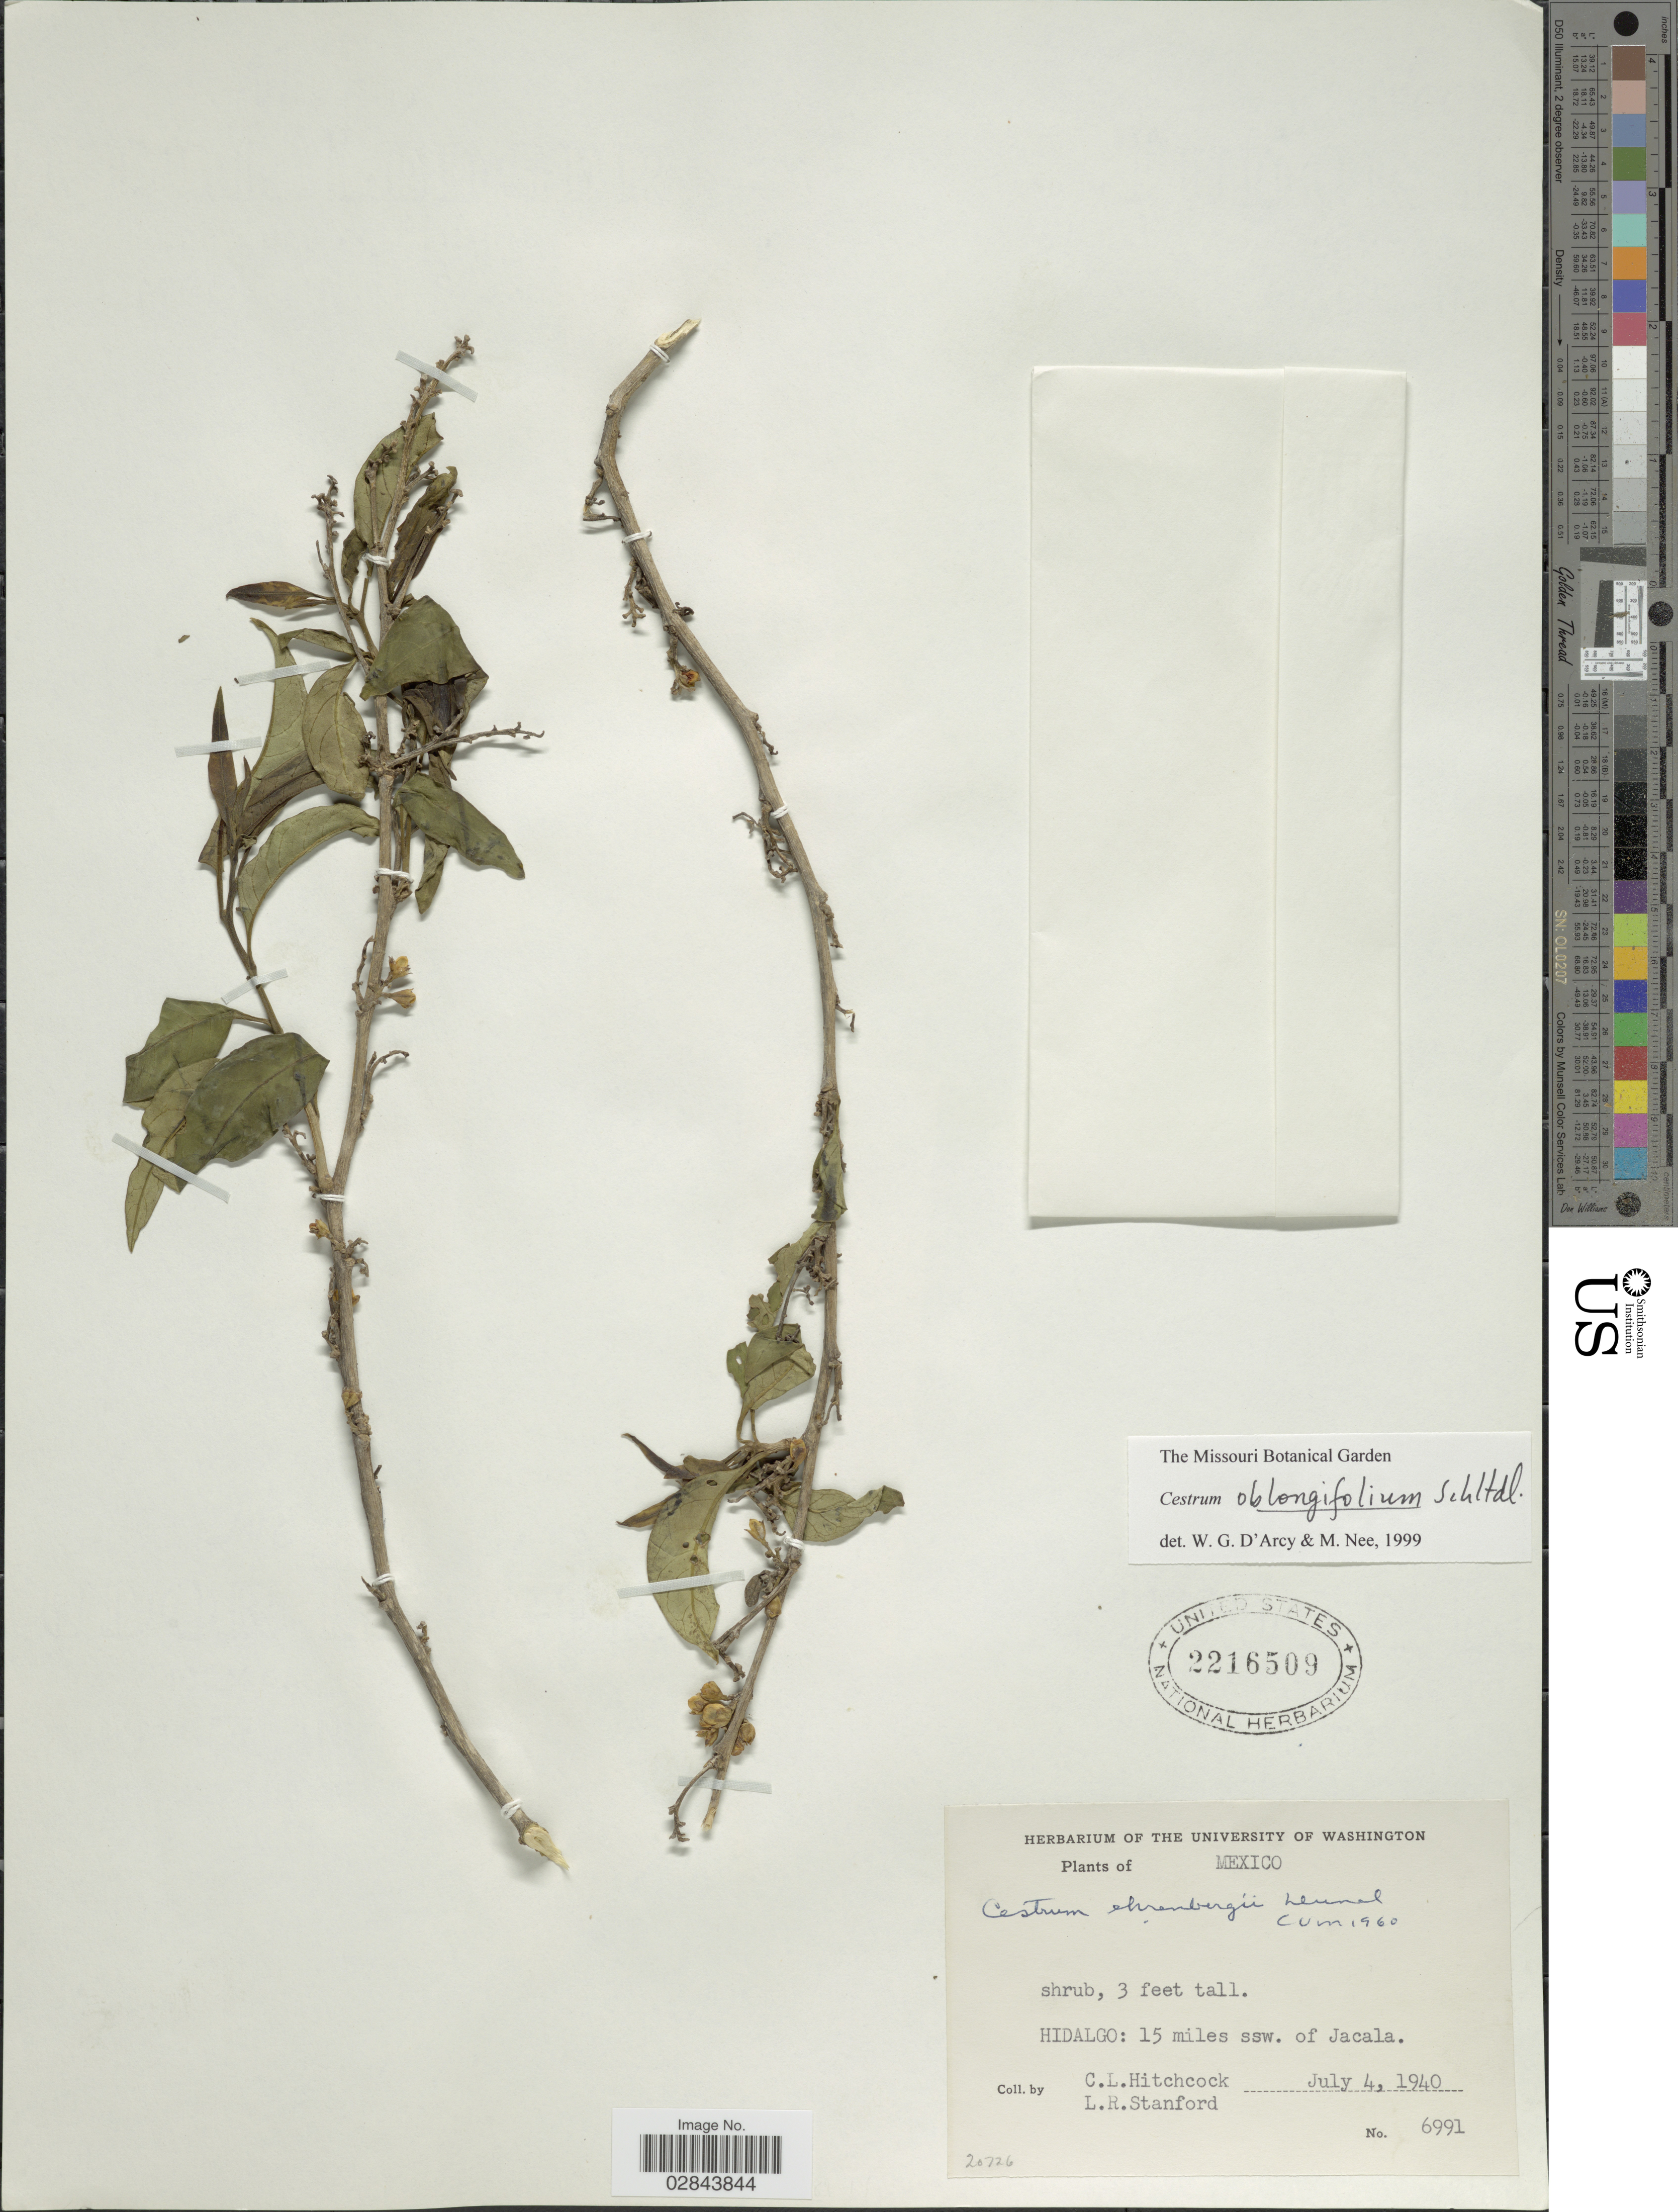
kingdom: Plantae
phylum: Tracheophyta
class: Magnoliopsida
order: Solanales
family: Solanaceae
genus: Cestrum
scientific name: Cestrum oblongifolium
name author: Schltdl.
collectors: C. L. Hitchcock & L. R. Stanford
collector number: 6991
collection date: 1940-07-04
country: Mexico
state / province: Hidalgo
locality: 15 miles ssw. of Jacala.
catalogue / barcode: US 2216509